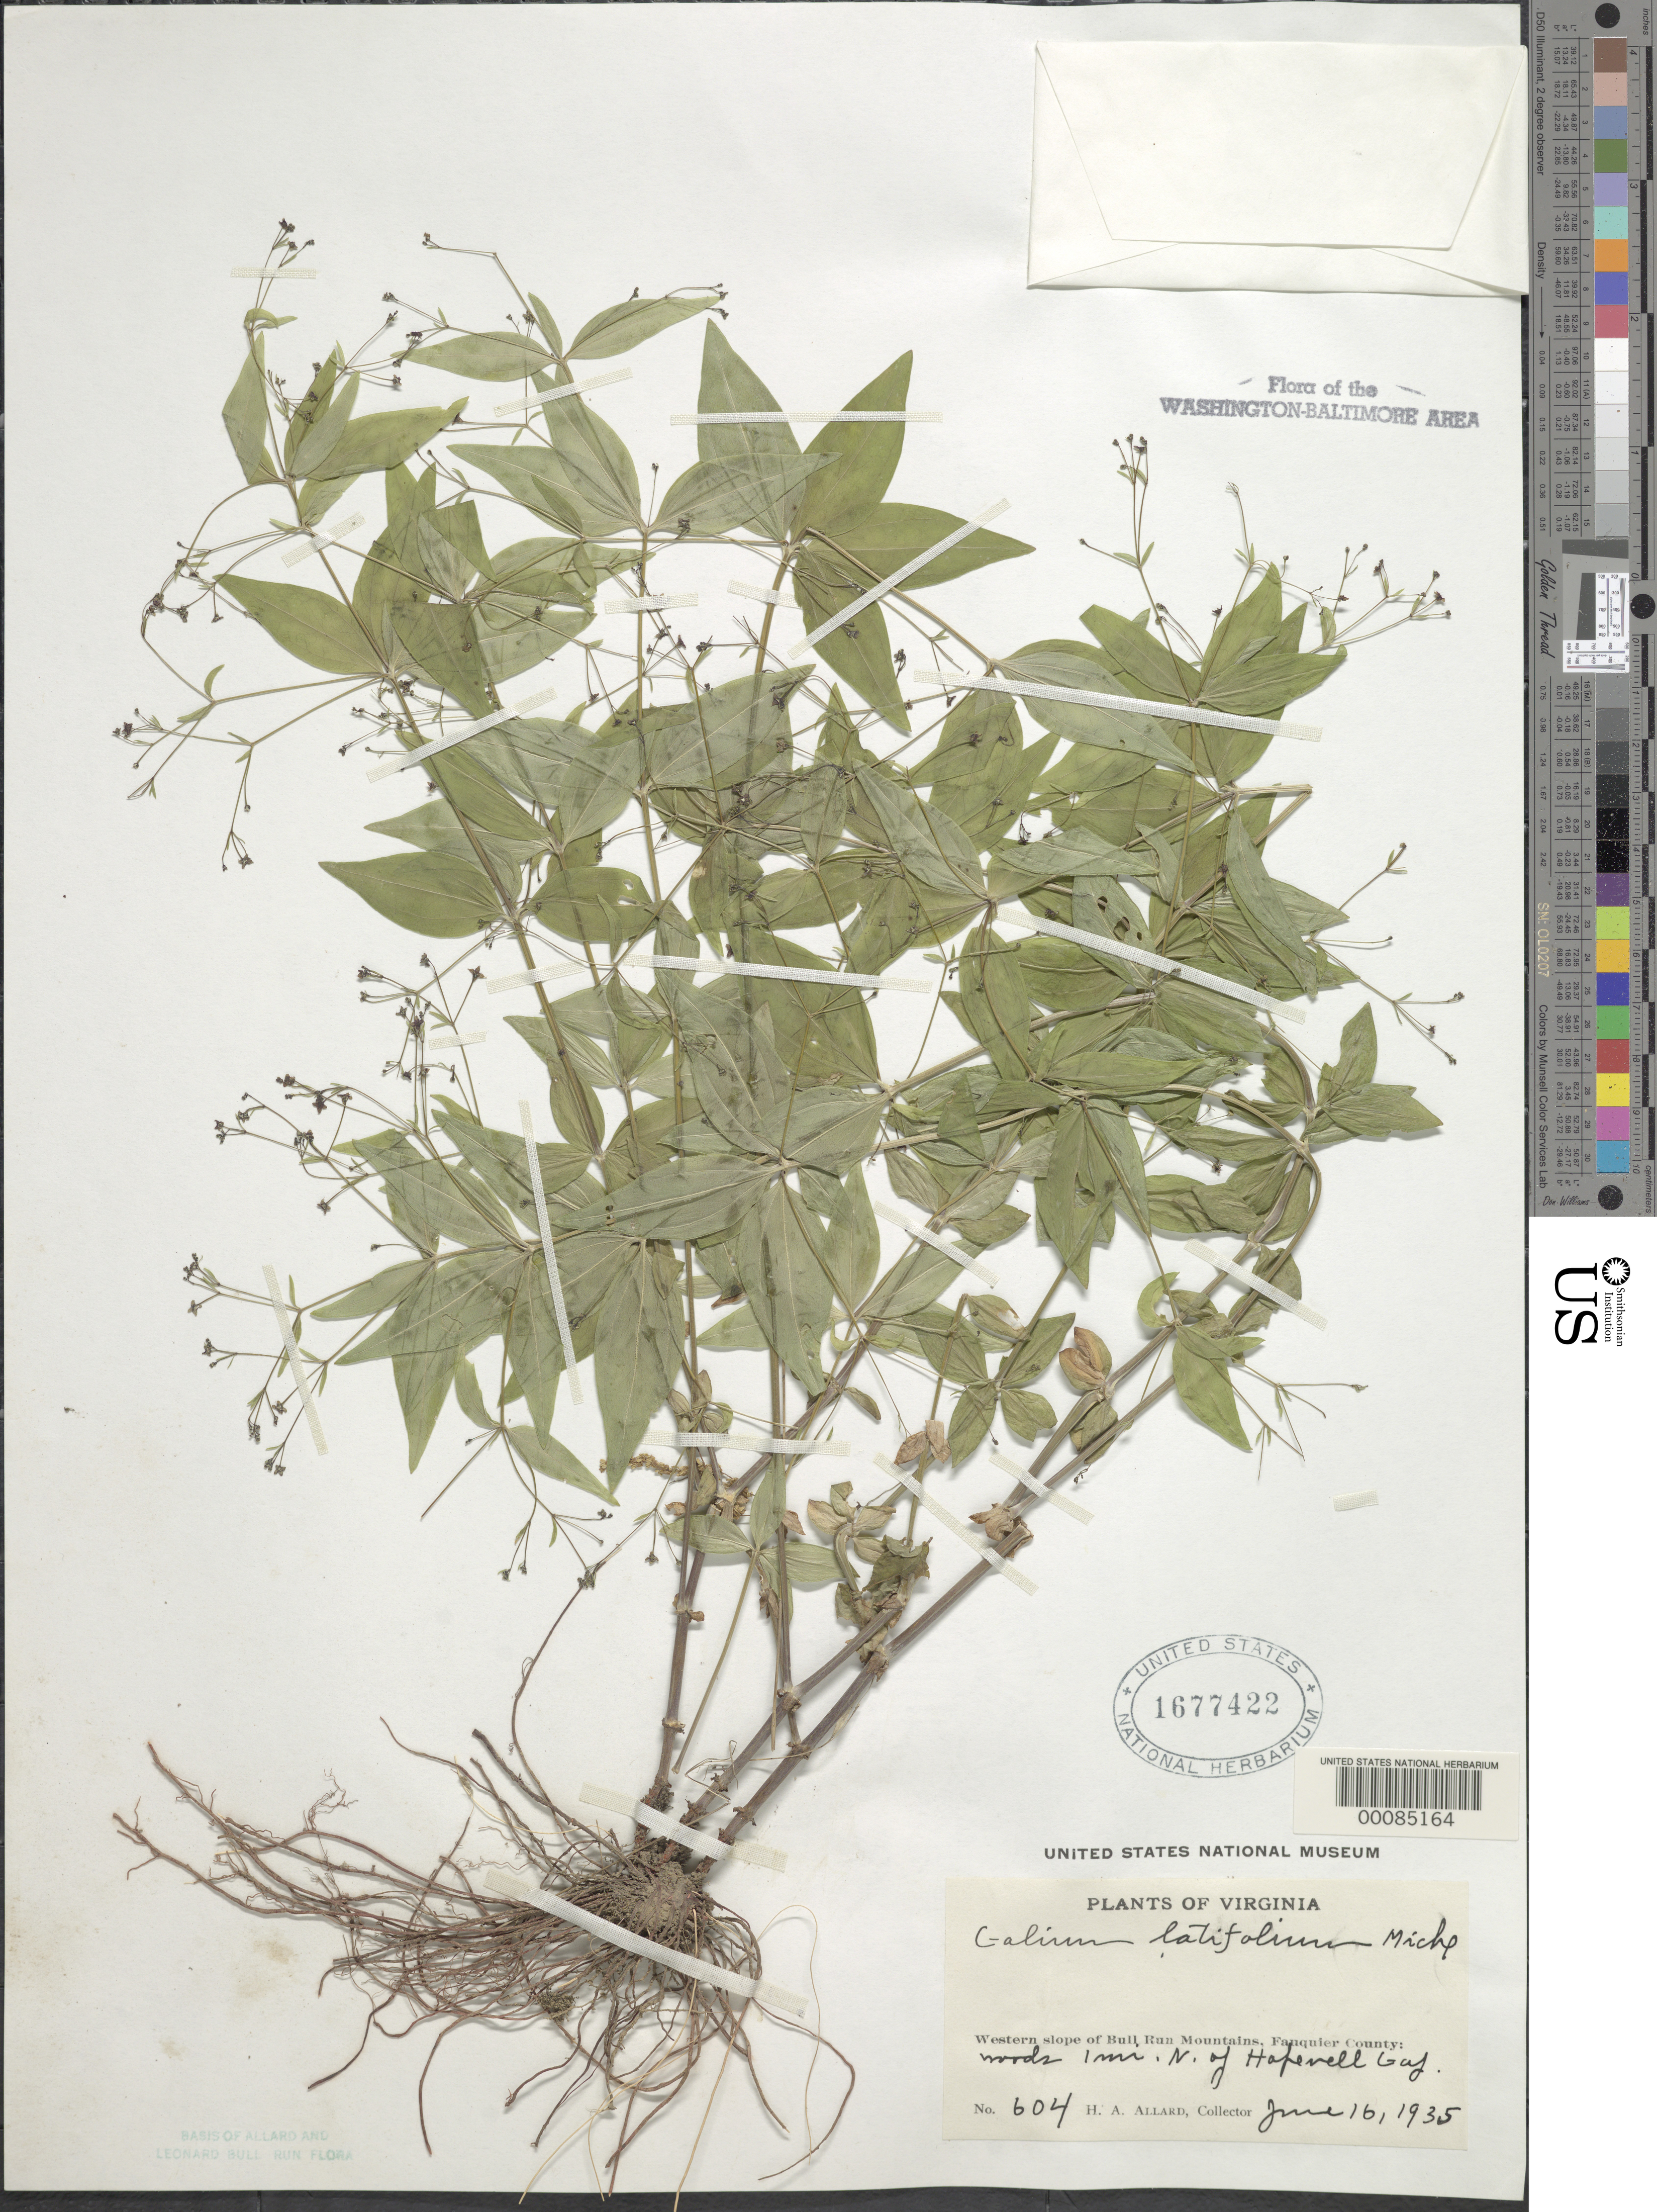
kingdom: Plantae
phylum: Tracheophyta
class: Magnoliopsida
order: Gentianales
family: Rubiaceae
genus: Galium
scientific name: Galium latifolium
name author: Michx.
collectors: H. A. Allard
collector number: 604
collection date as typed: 16 Jun 1935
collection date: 1935-06-16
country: United States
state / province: Virginia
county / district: Fauquier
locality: Hopewell Gap, west slope of Bull Run Mts.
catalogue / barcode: US 1677422